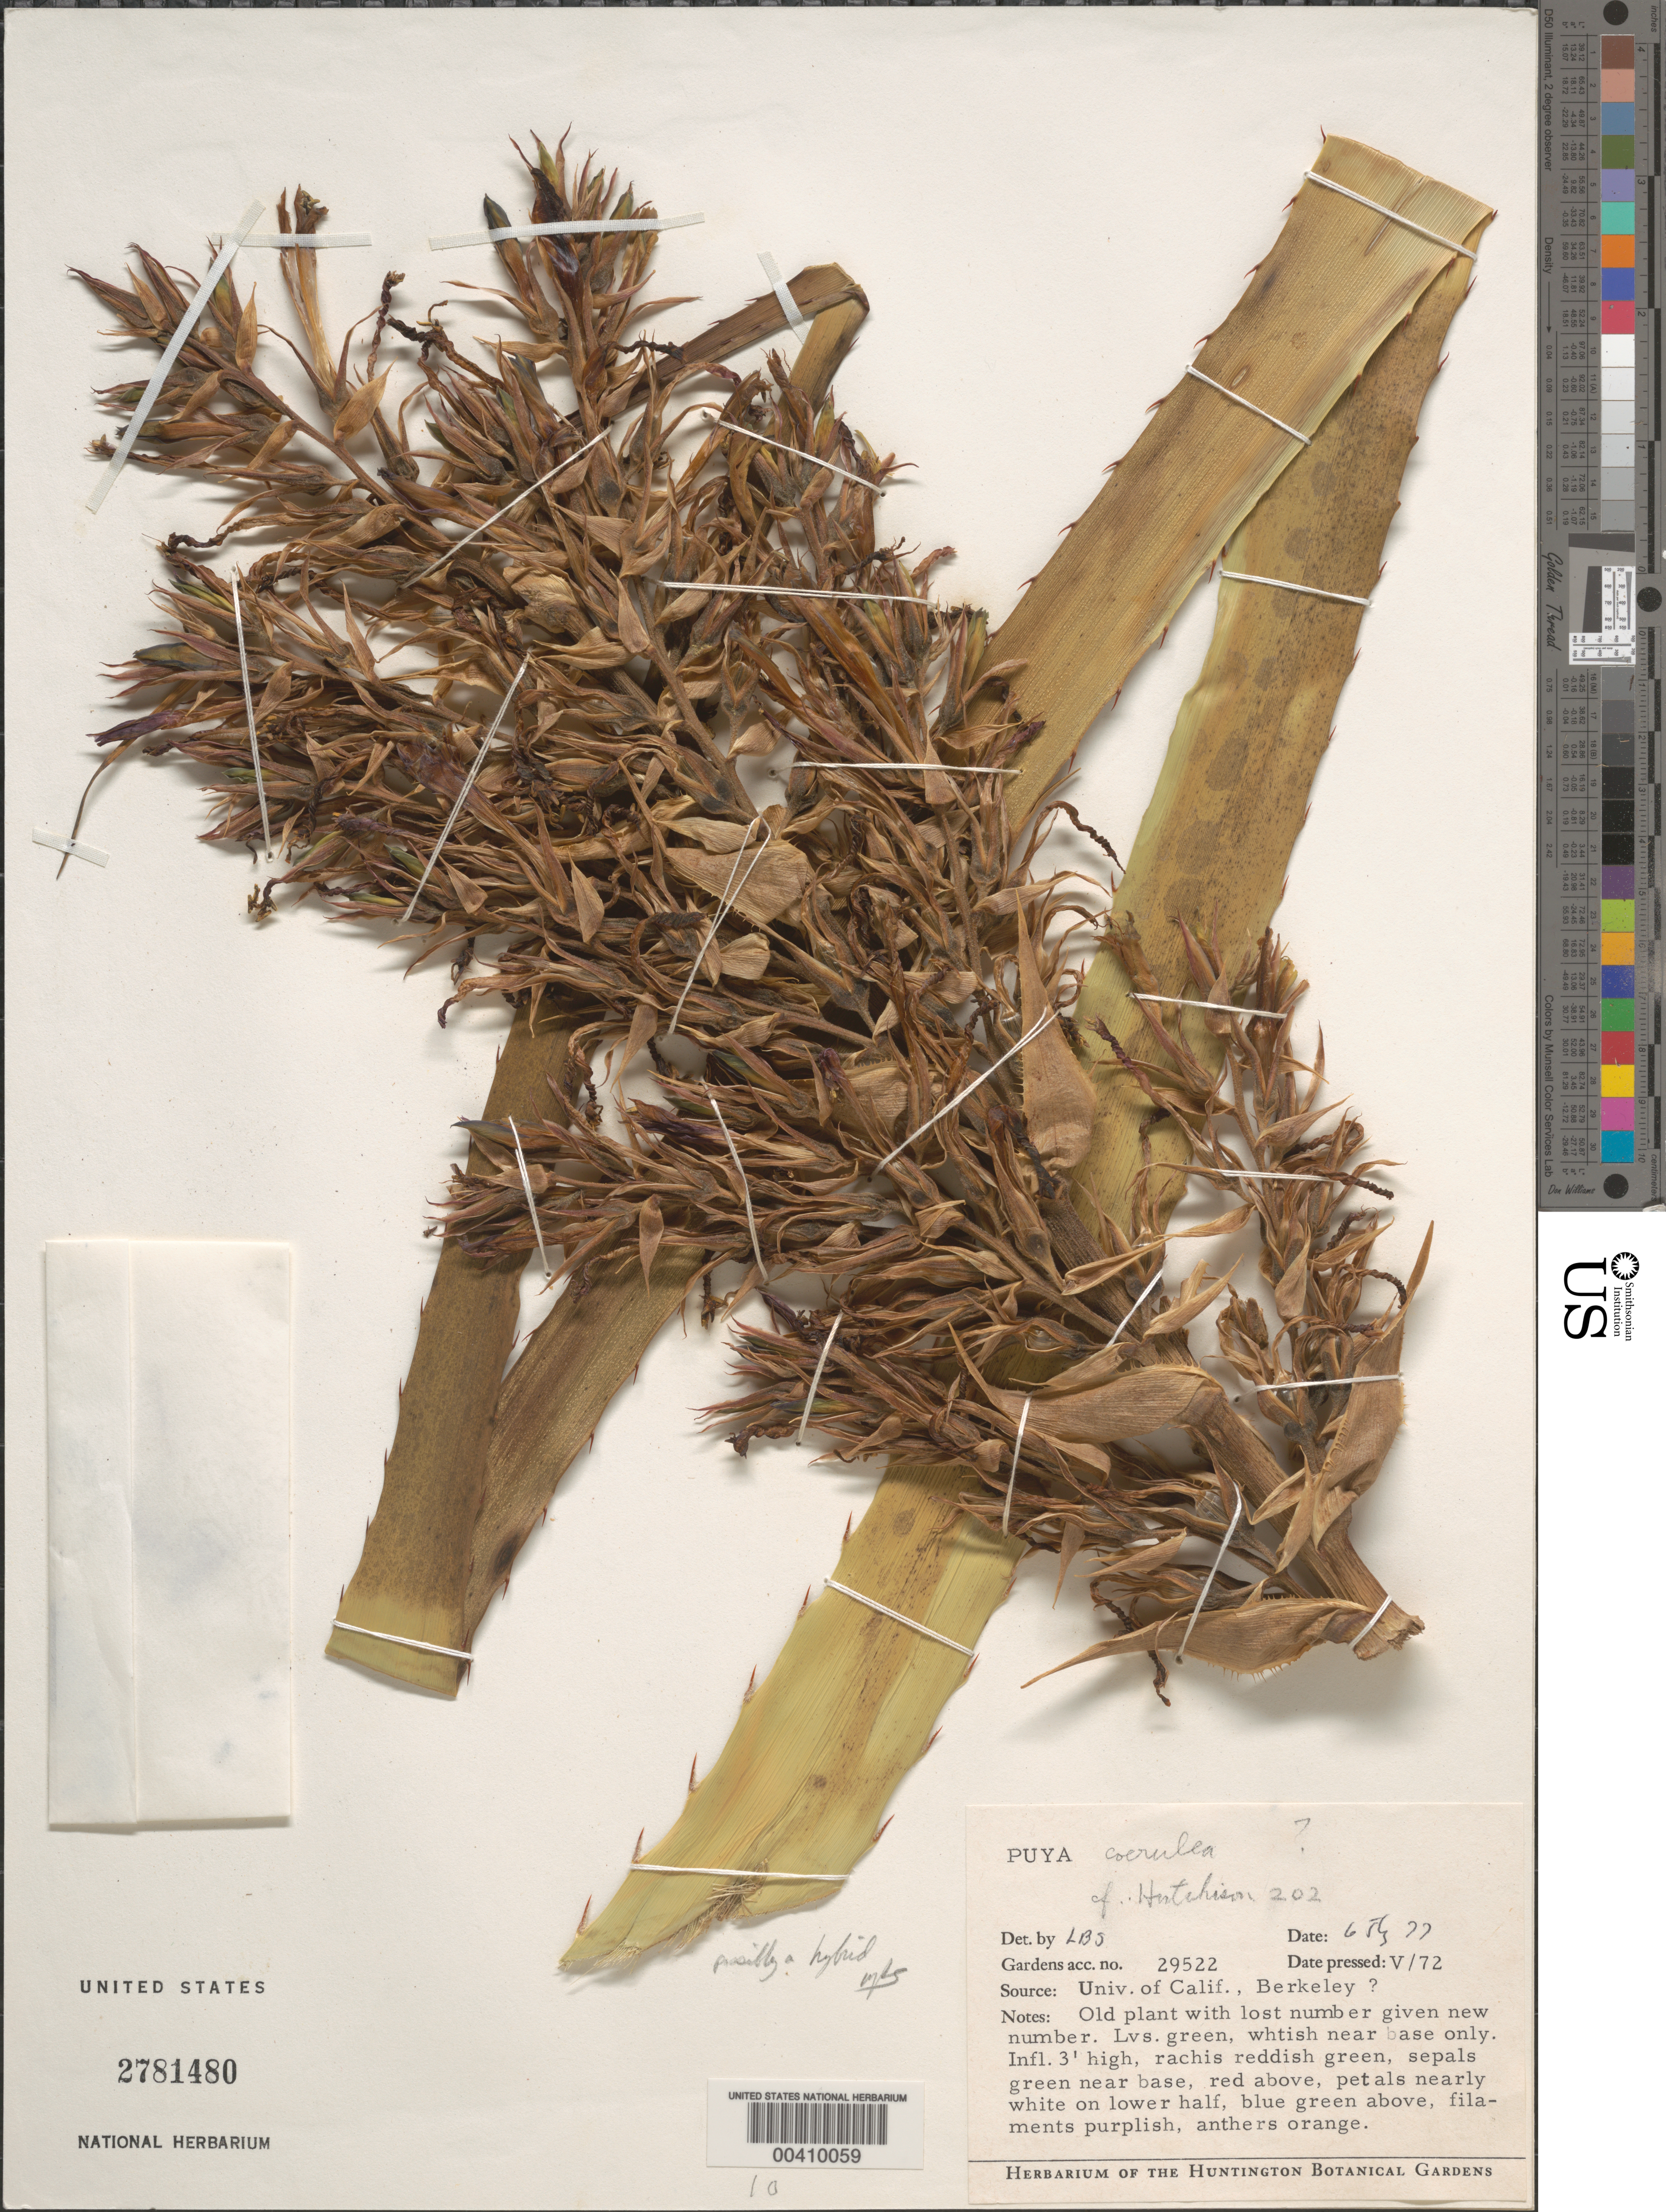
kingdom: Plantae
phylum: Tracheophyta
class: Liliopsida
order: Poales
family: Bromeliaceae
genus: Puya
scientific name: Puya coerulea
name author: Lindl.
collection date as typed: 06 -- 1977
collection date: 1977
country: United States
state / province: California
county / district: Los Angeles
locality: Huntington botanical gardens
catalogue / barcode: US 2781480